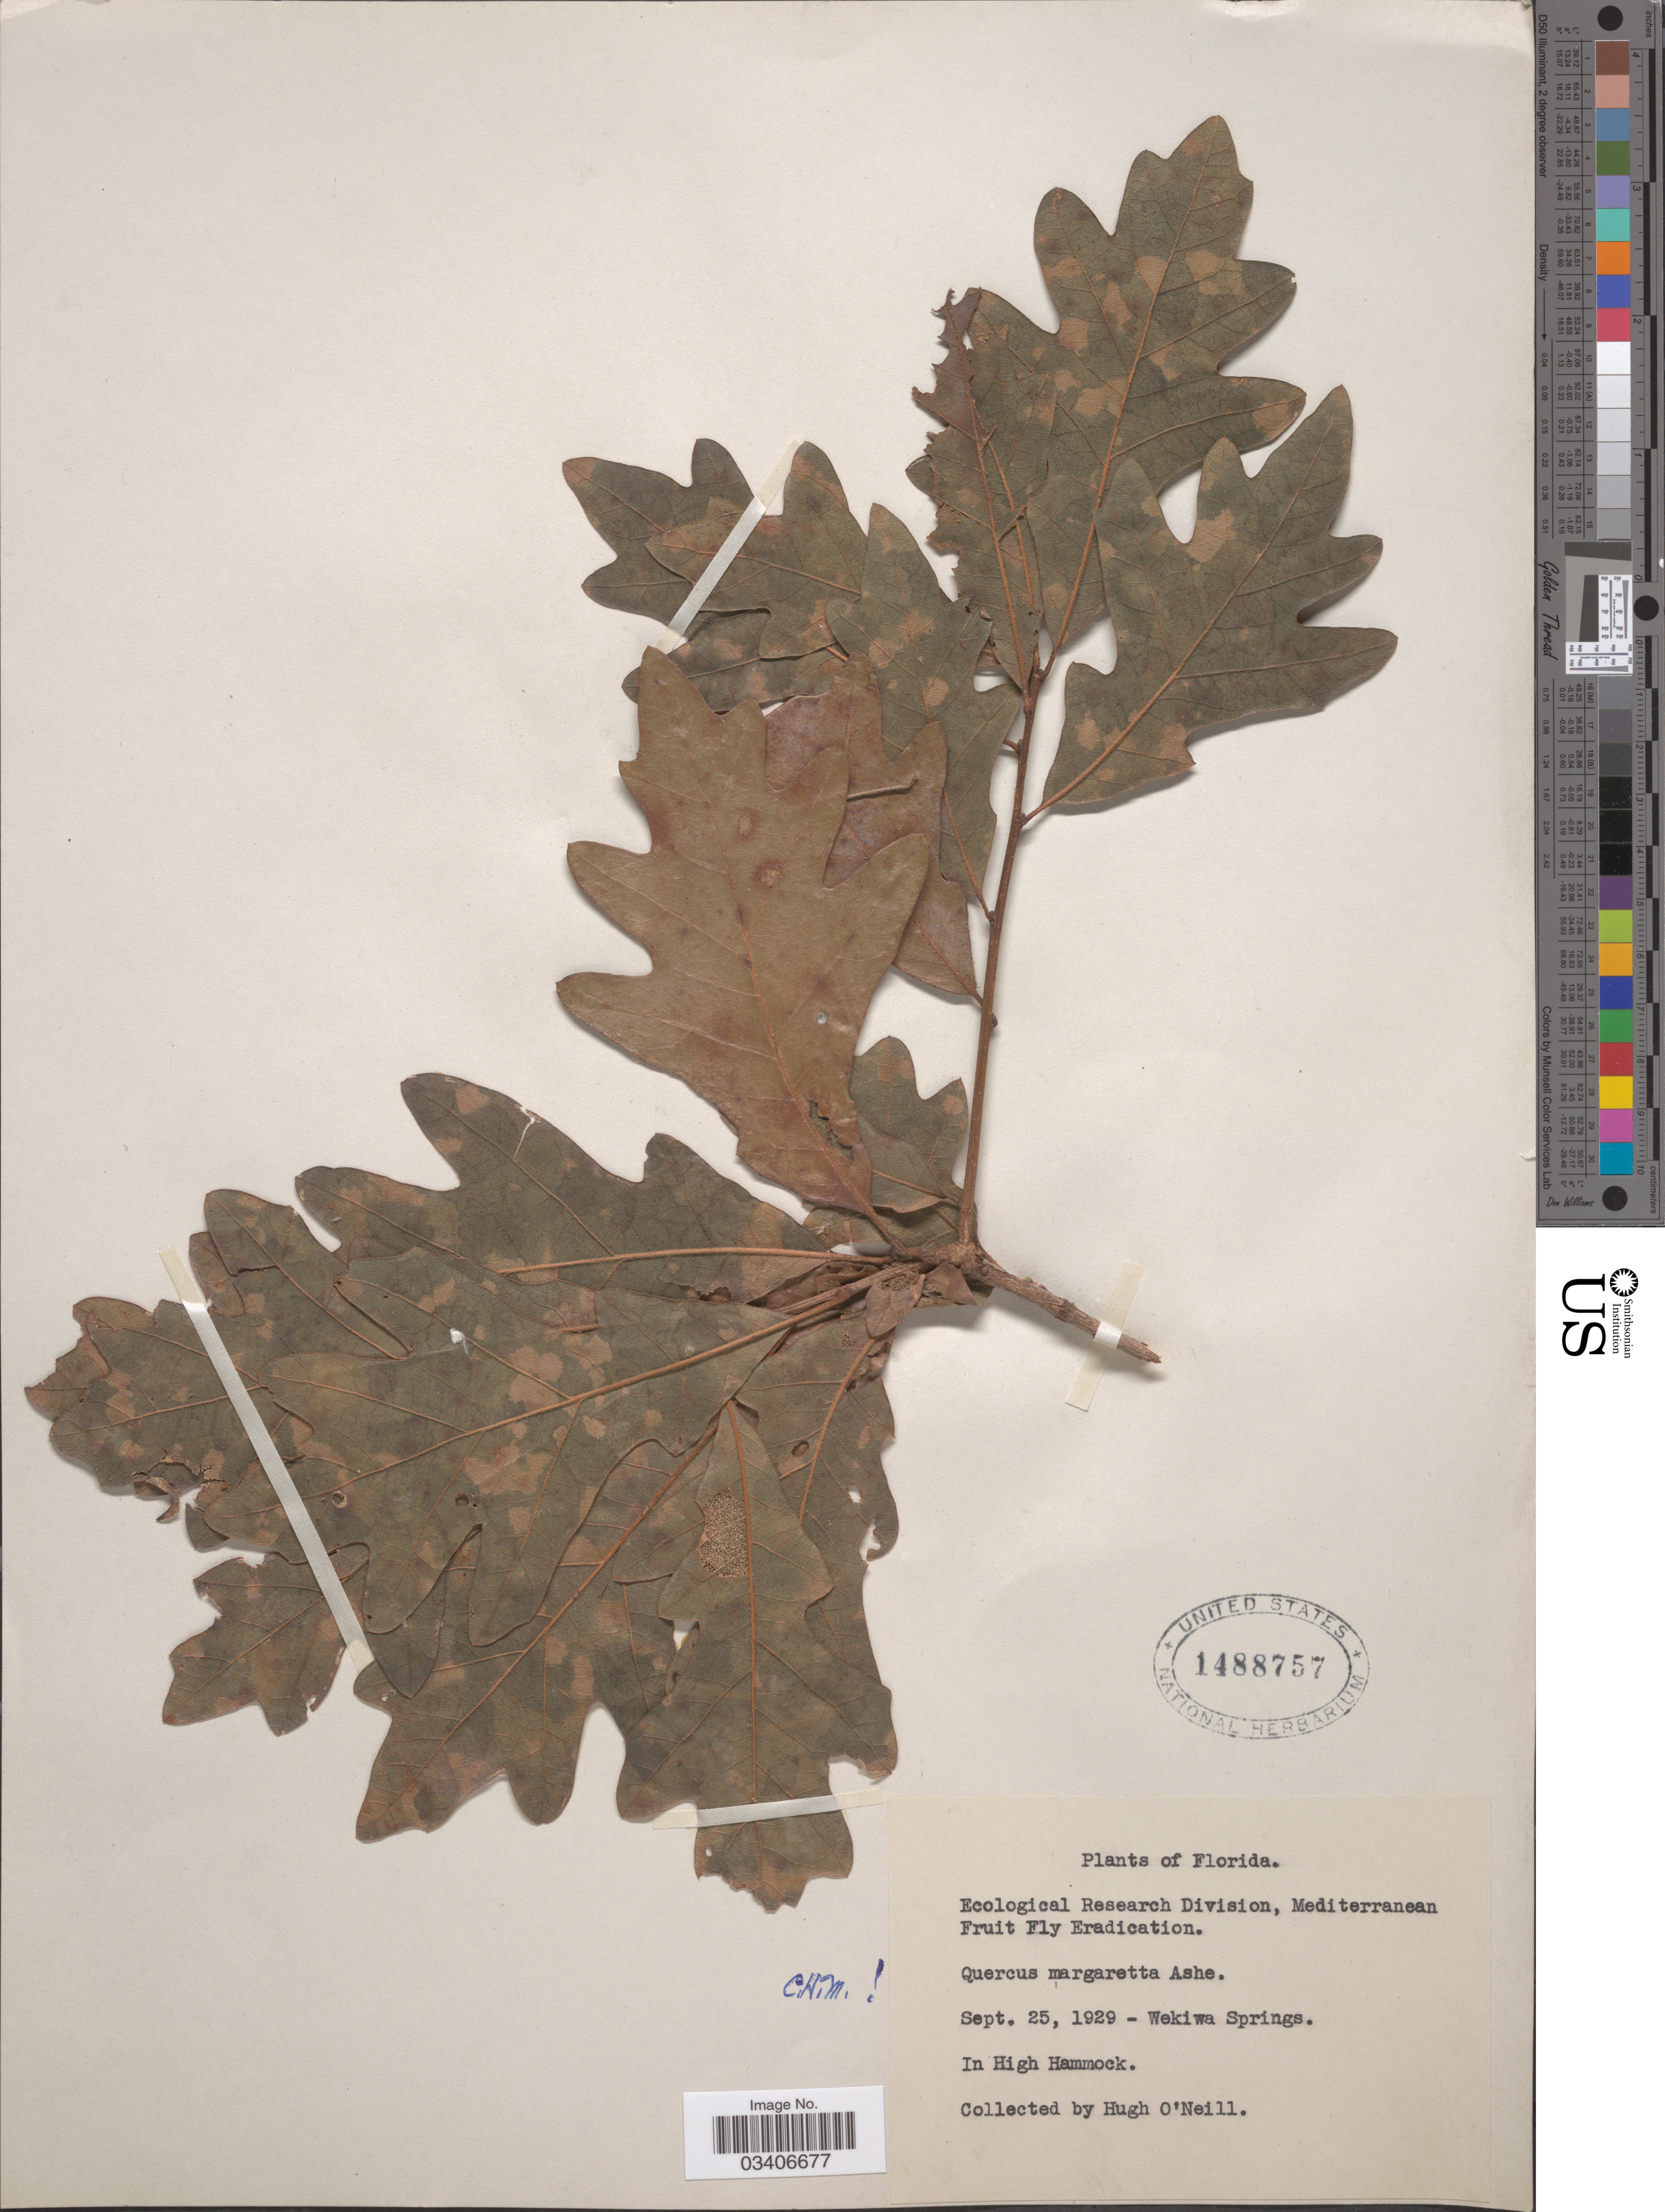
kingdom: Plantae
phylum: Tracheophyta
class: Magnoliopsida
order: Fagales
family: Fagaceae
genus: Quercus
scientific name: Quercus margarettae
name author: Ashe ex Small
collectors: H. O'Neill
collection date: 1929-09-25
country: United States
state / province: Florida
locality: Wekiwa Springs. In High Hammock.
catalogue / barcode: US 1488757